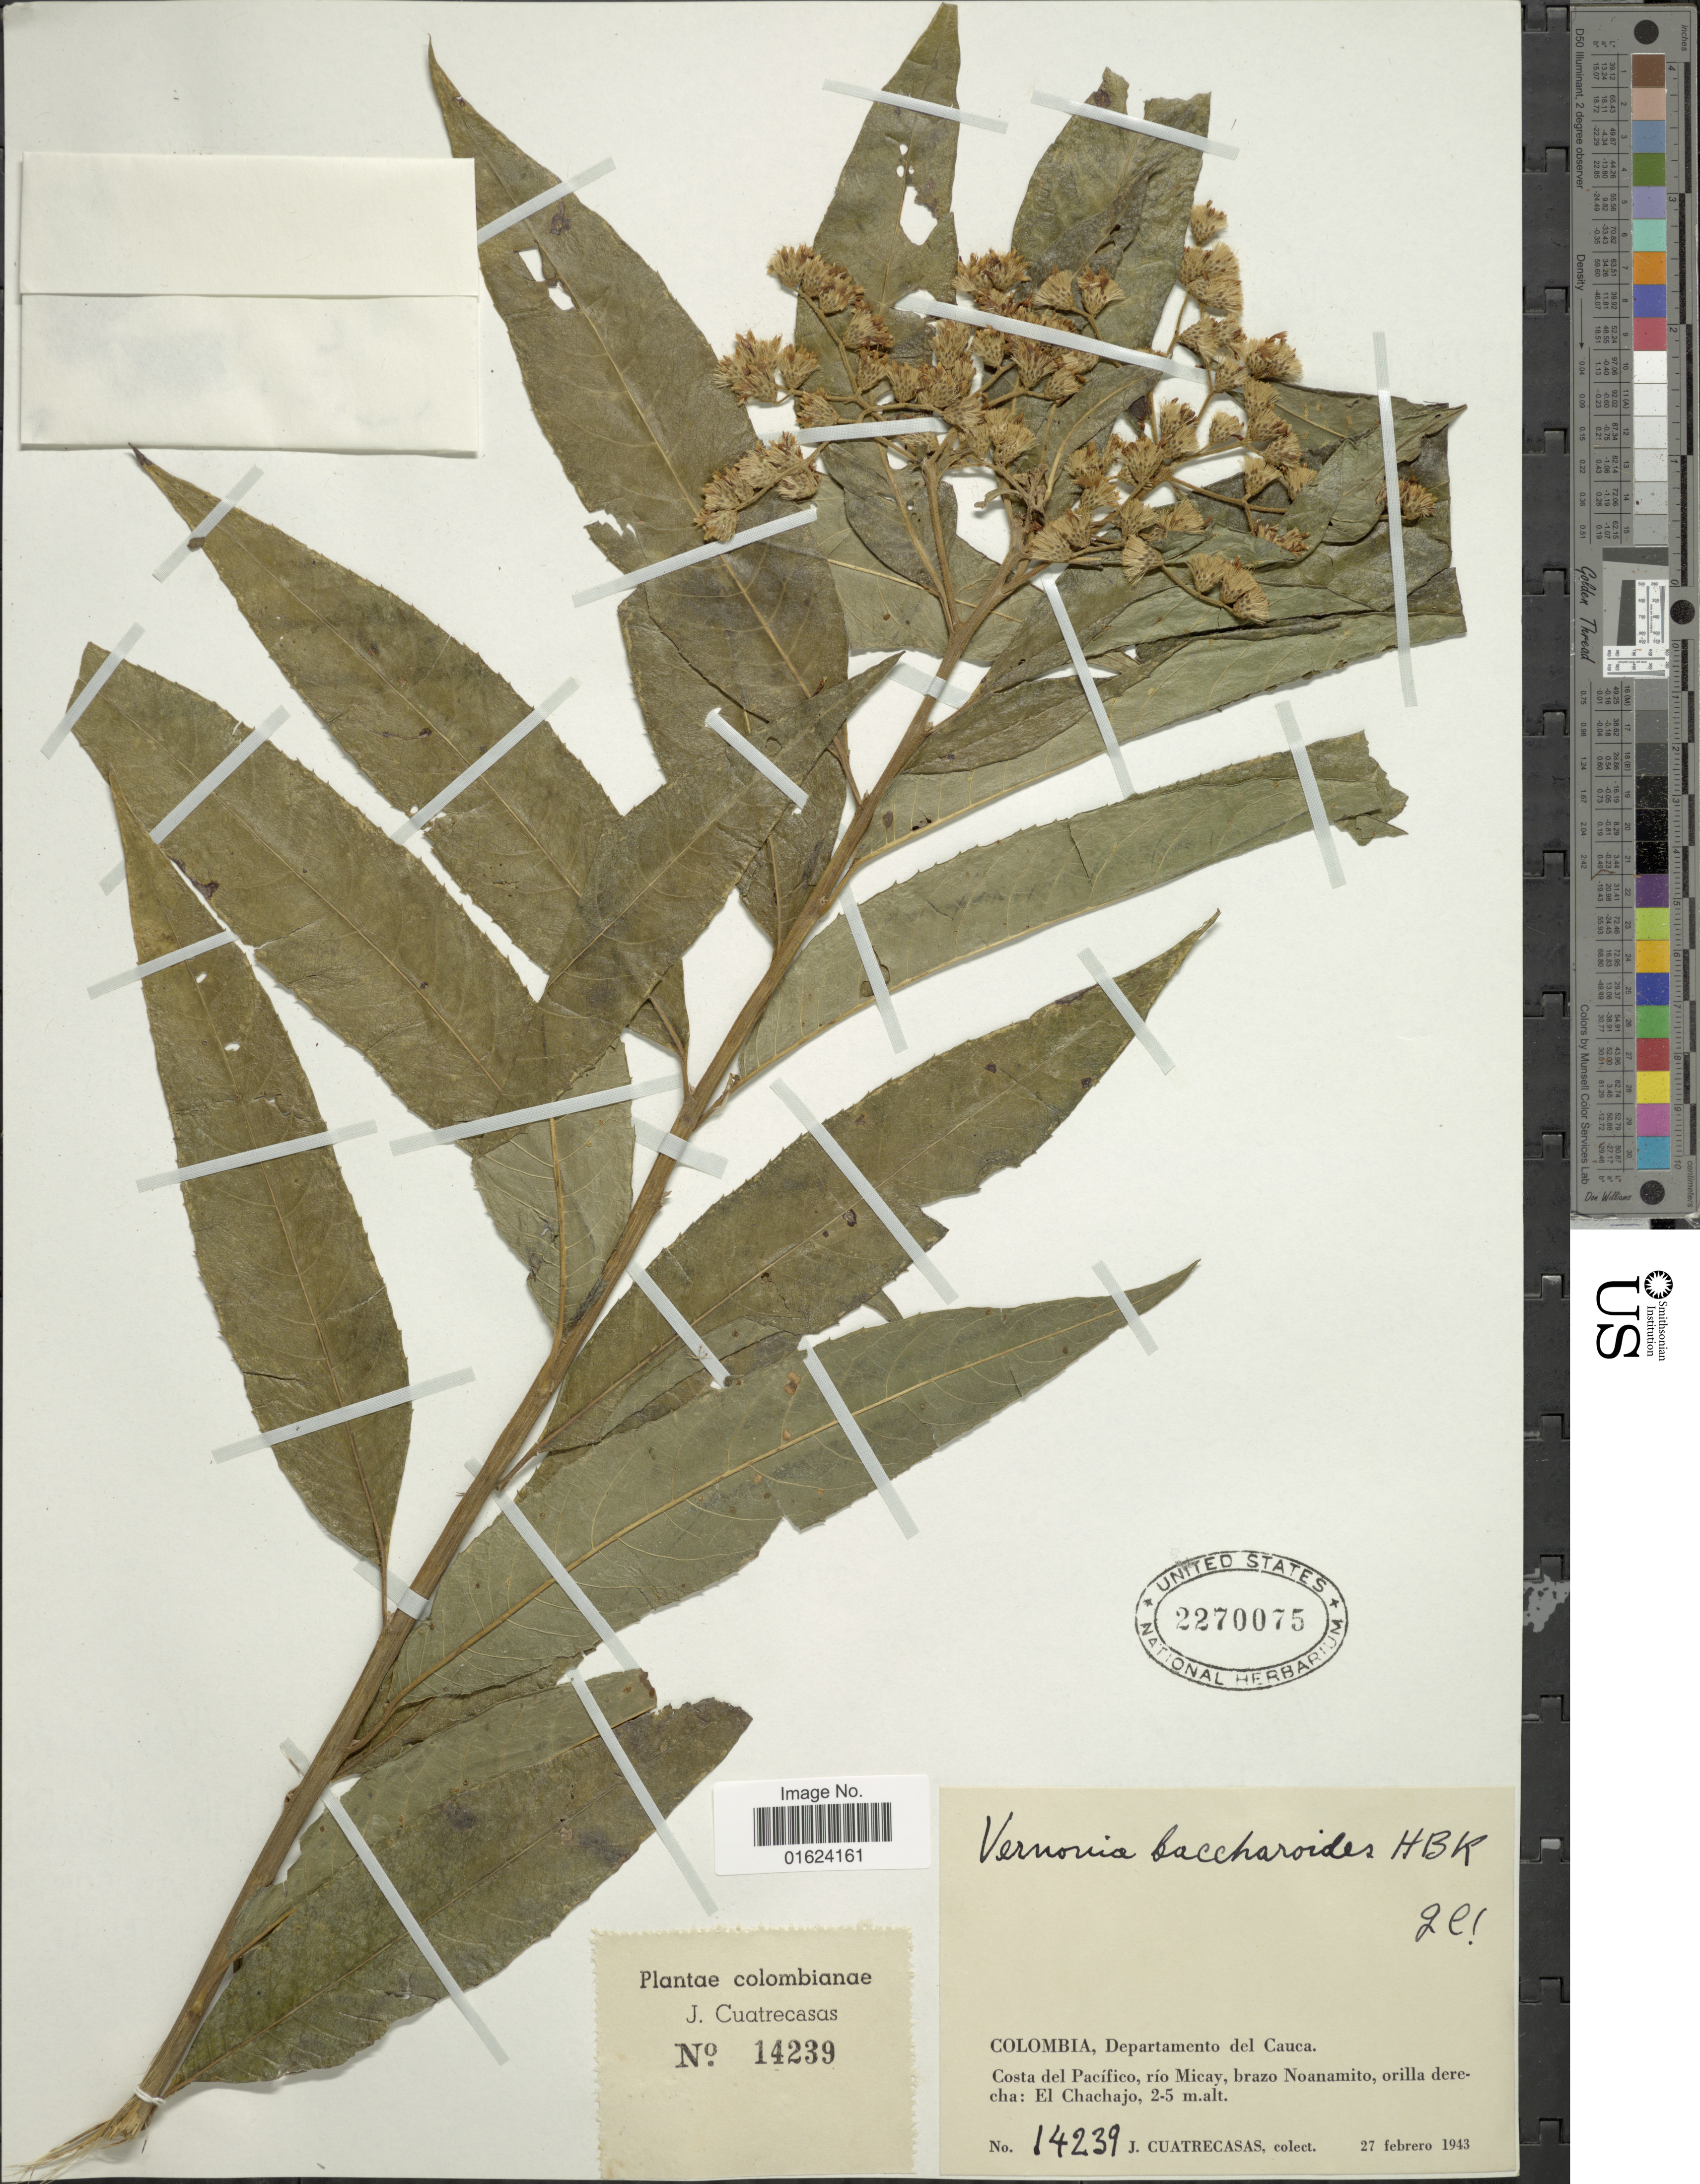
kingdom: Plantae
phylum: Tracheophyta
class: Magnoliopsida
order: Asterales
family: Asteraceae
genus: Vernonanthura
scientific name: Vernonanthura patens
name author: (Kunth) H. Rob.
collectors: J. Cuatrecasas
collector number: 14239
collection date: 1943-02-27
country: Colombia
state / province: Cauca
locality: Colombia, Departamento del Cauca. Costa del Pacifico, rio Micay, brazo Noanamito, orilla derecha: El Chachajo.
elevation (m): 2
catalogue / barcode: US 2270075